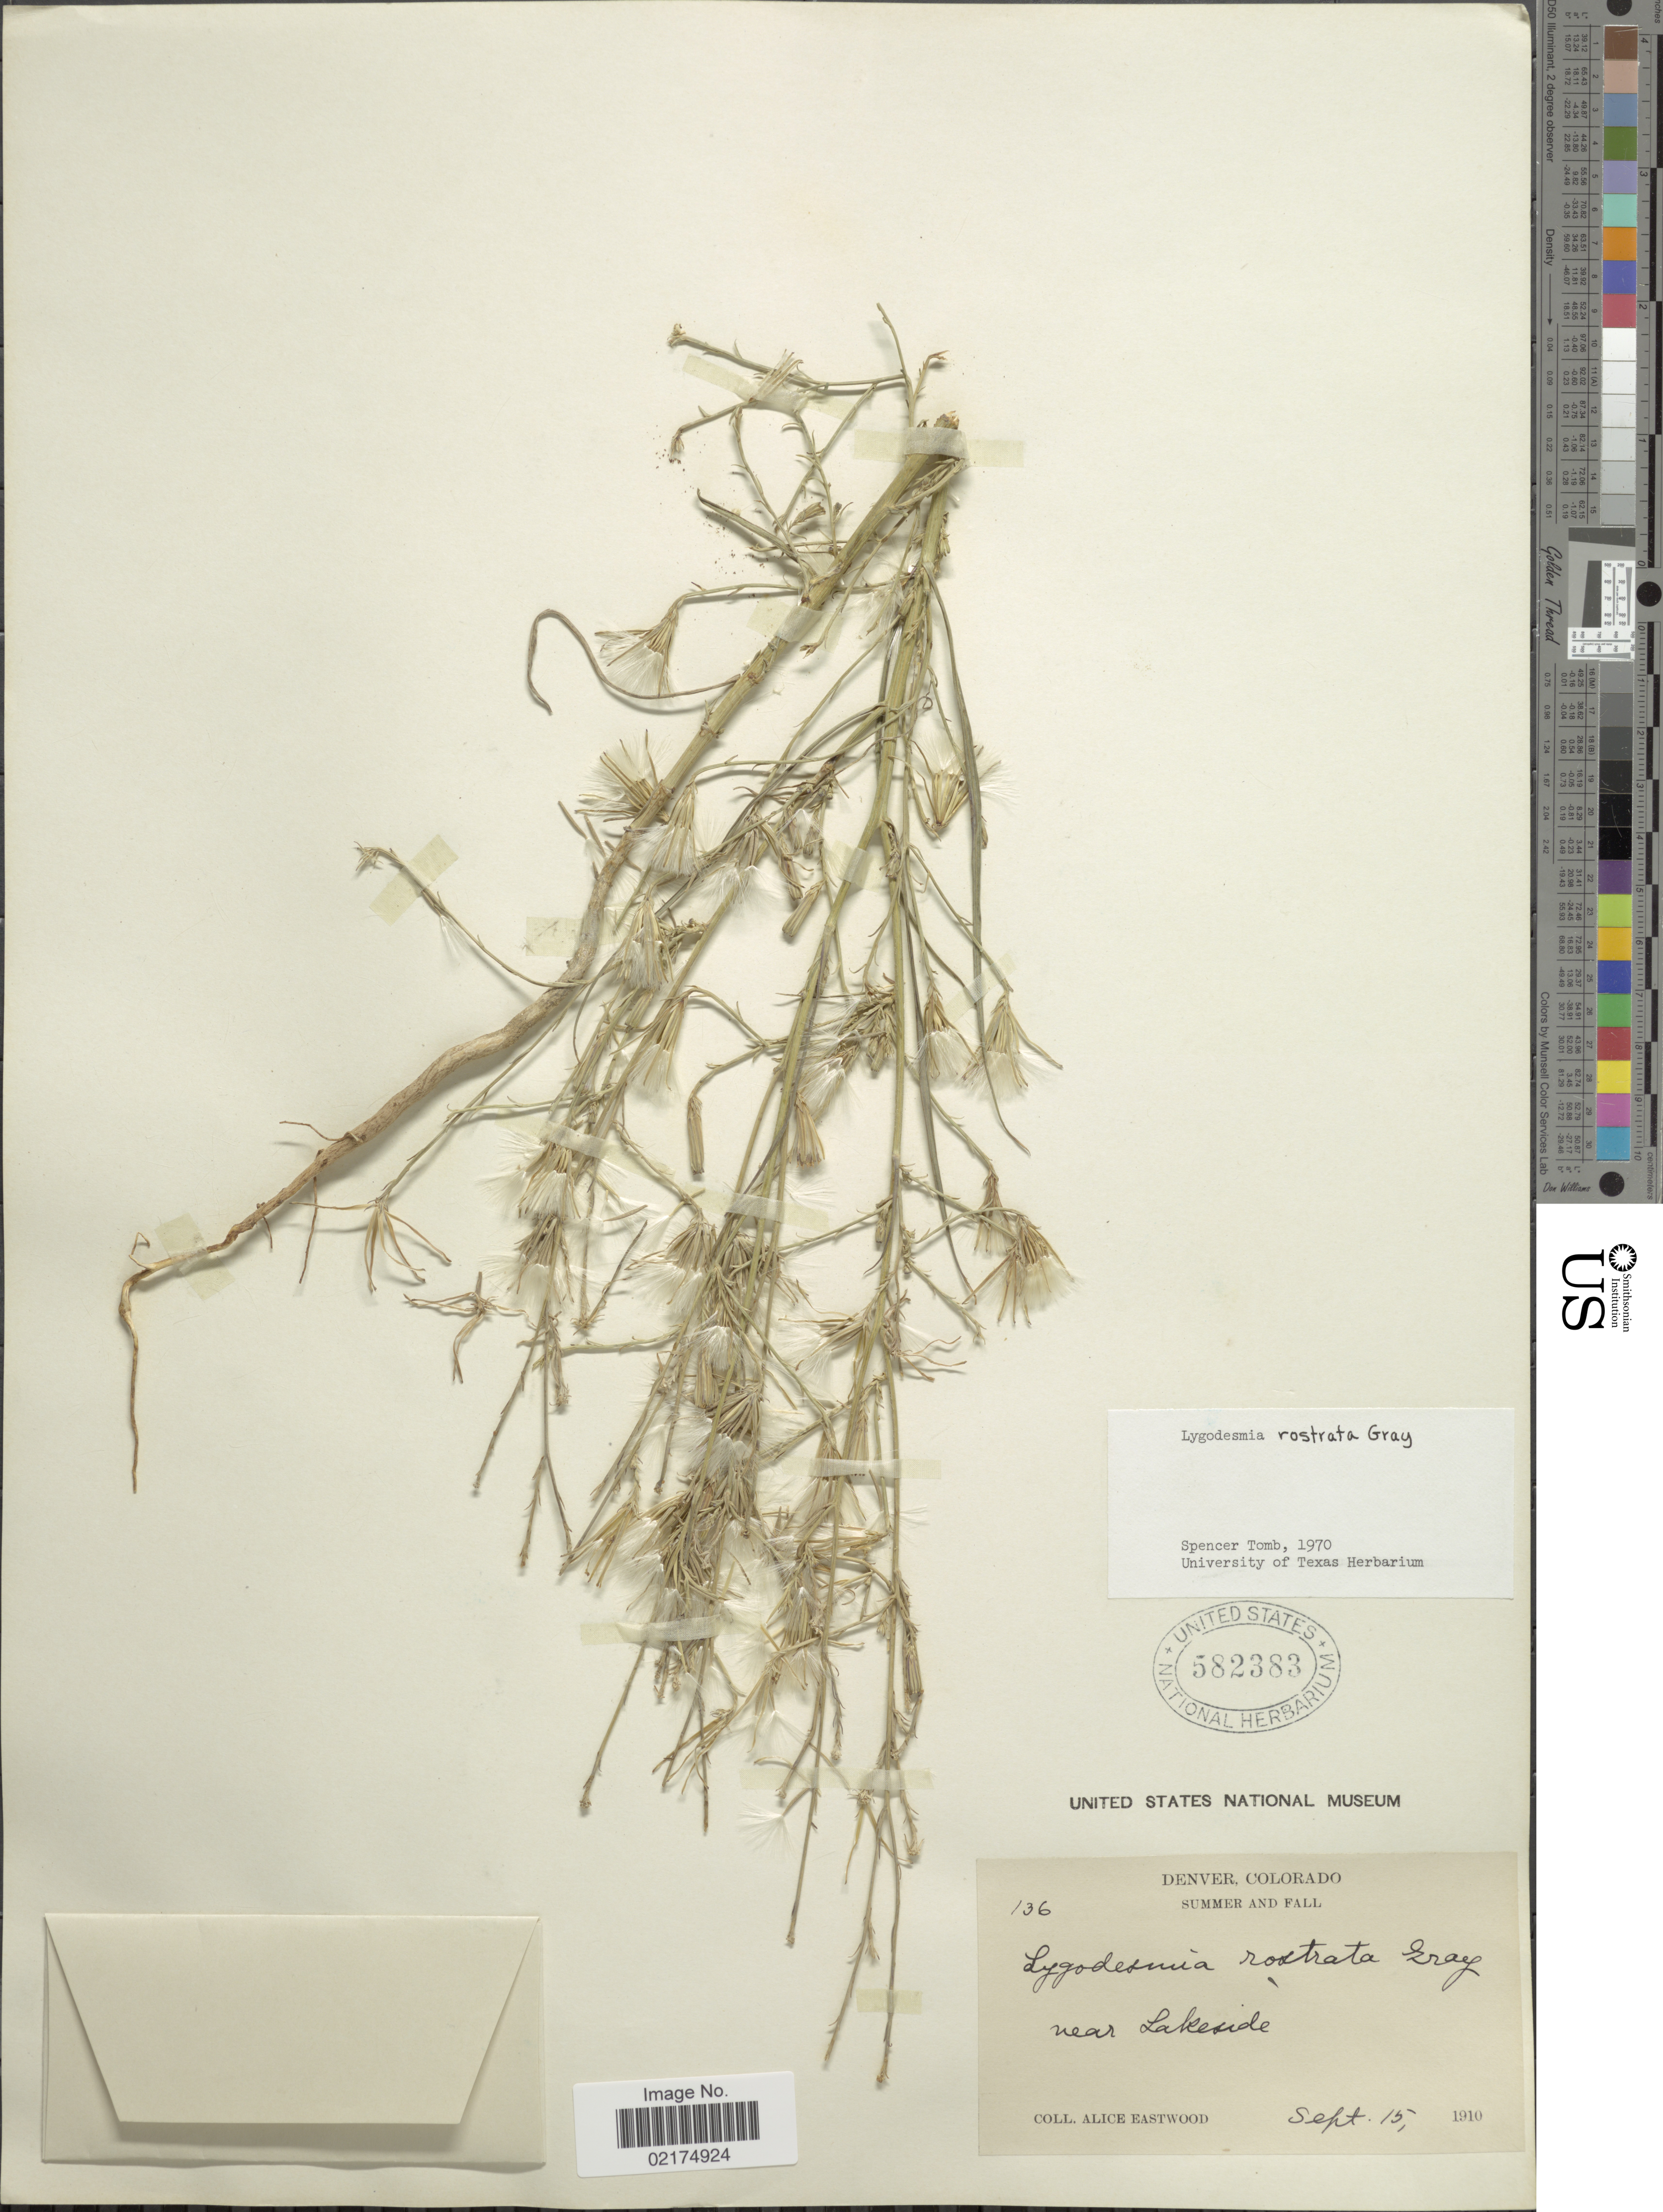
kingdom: Plantae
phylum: Tracheophyta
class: Magnoliopsida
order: Asterales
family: Asteraceae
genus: Shinnersoseris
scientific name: Shinnersoseris rostrata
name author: (A. Gray) Tomb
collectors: A. Eastwood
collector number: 136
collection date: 1910-09-15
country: United States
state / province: Colorado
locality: Denver, near Lakeside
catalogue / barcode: US 582383